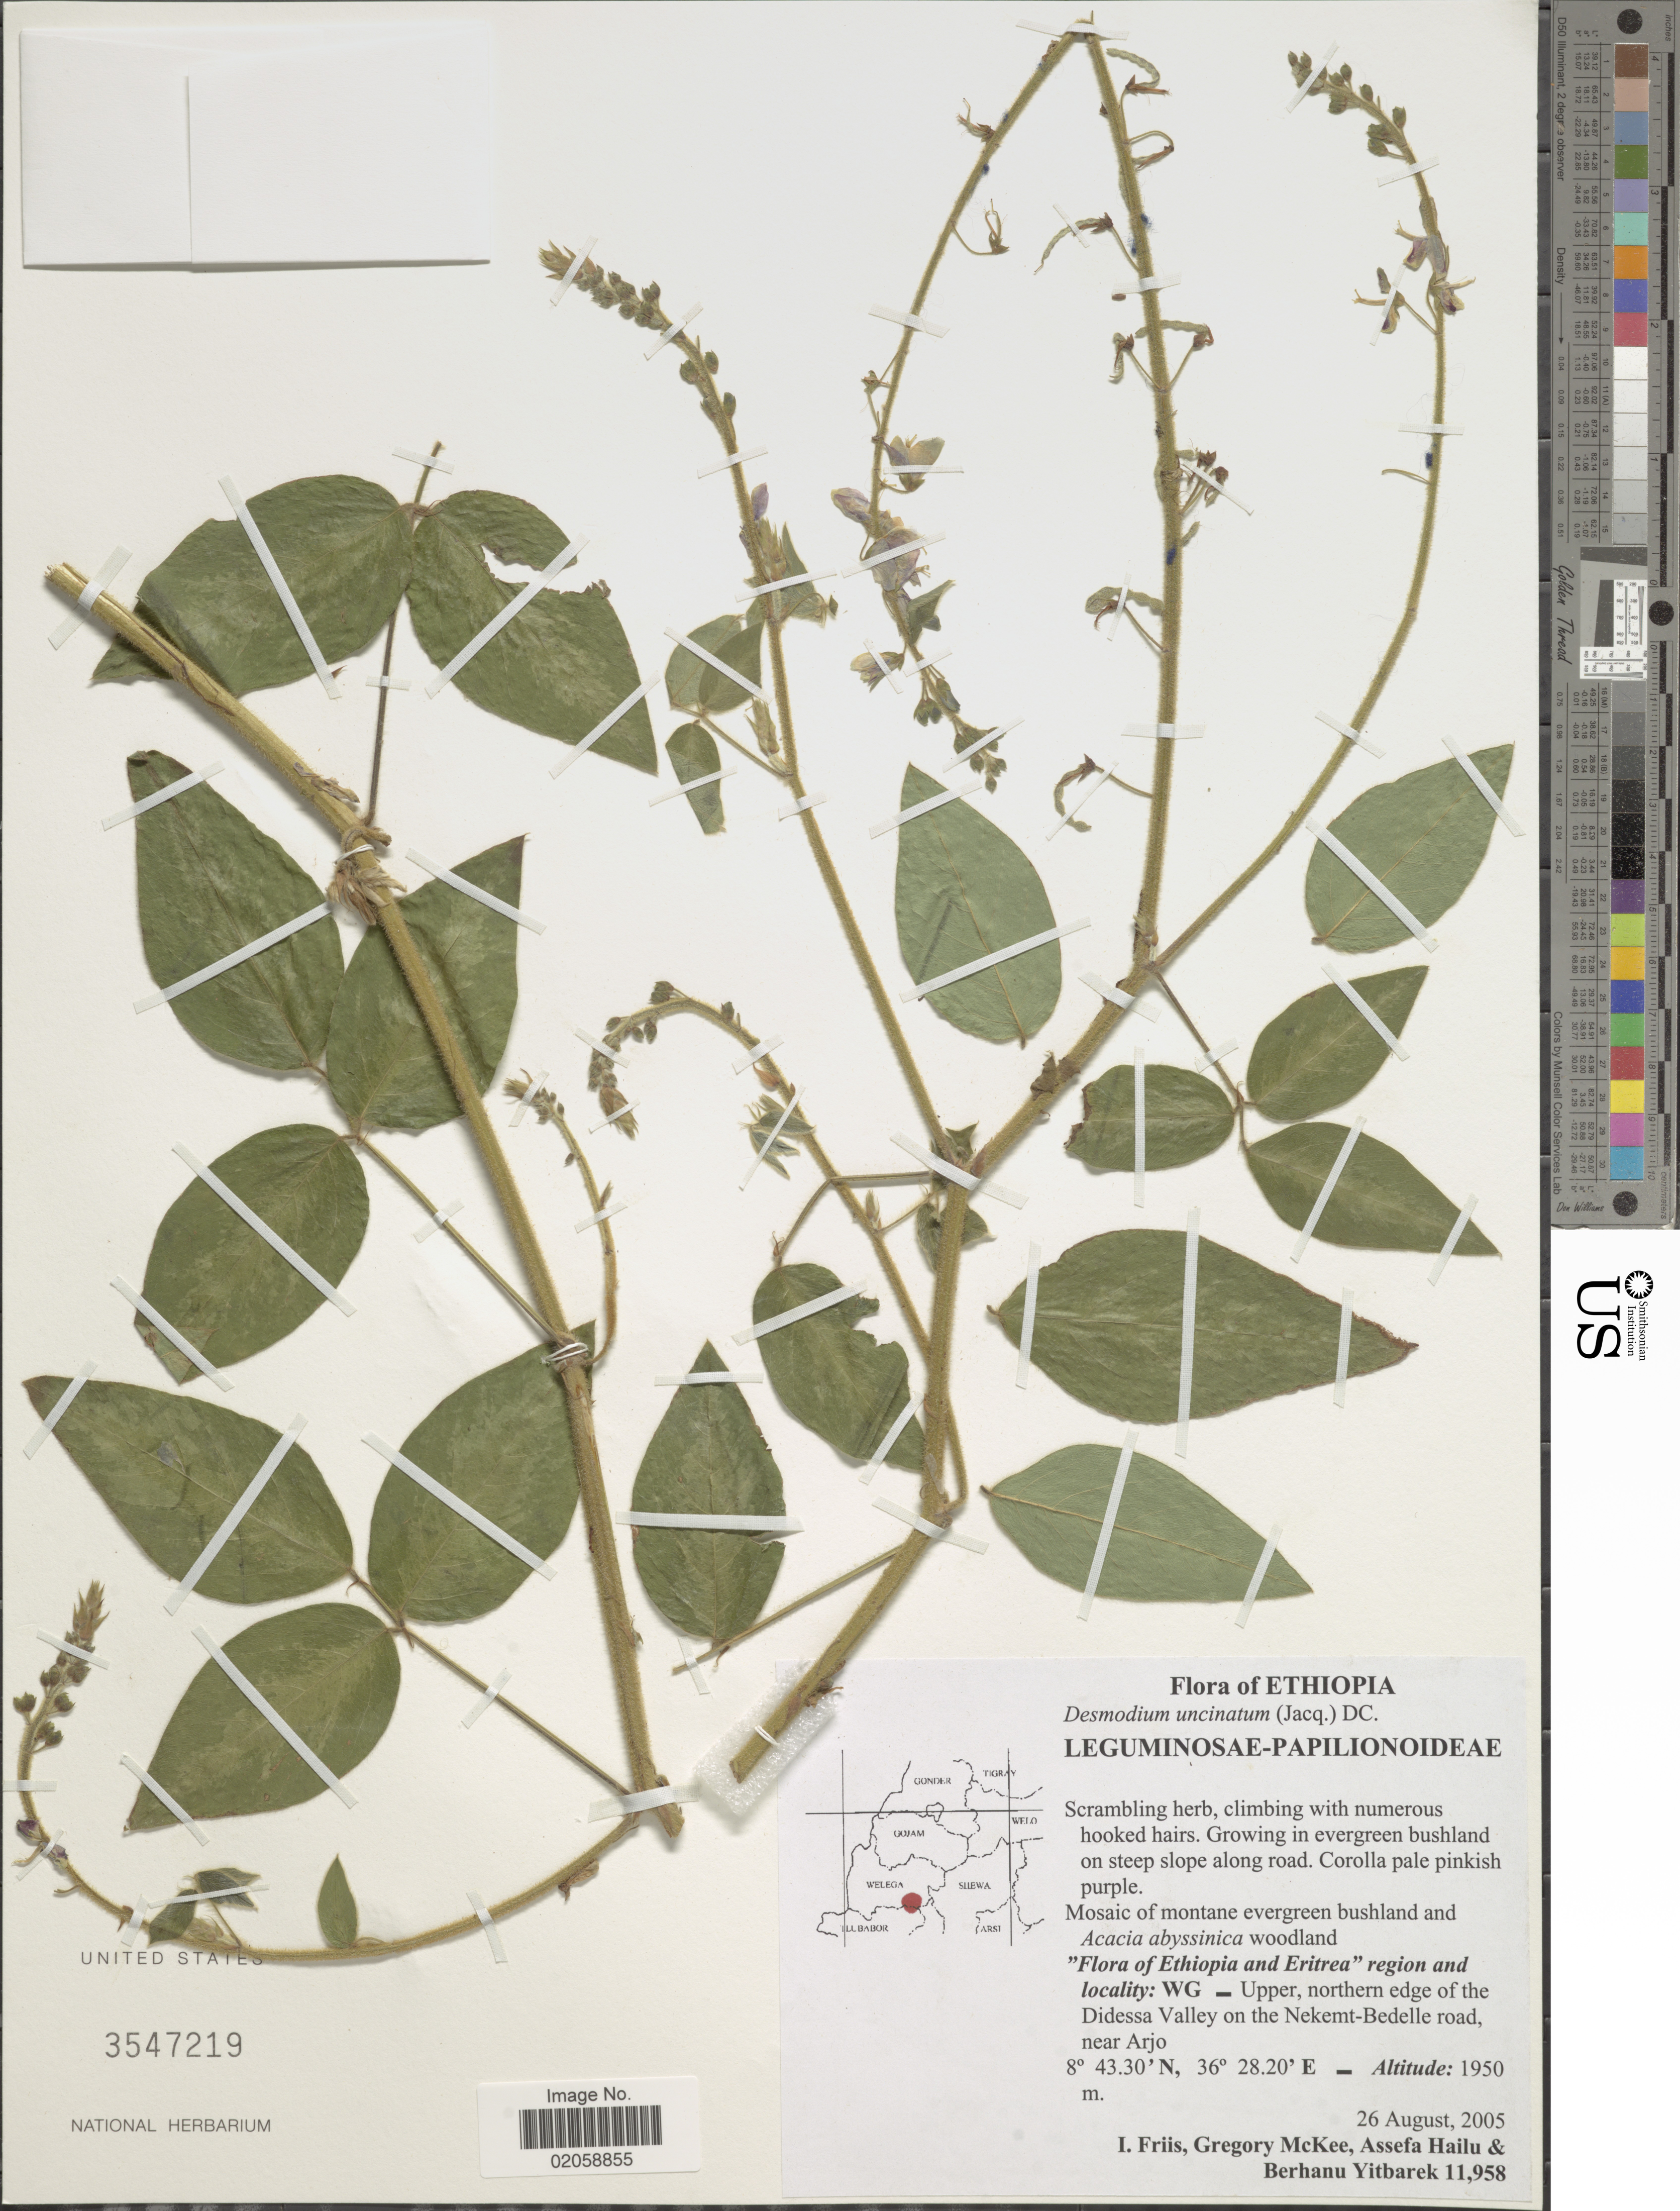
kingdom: Plantae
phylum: Tracheophyta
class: Magnoliopsida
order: Fabales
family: Fabaceae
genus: Desmodium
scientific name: Desmodium uncinatum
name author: (Jacq.) DC.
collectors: I. Friis, G. S. McKee, A. Hailu & B. Yitbarek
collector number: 11958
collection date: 2005-08-26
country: Ethiopia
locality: Ethiopia and Eritrea region and locality: WG - Upper, northern edge of the Didessa Valley on the Nekemt-Bedelle road, near Arjo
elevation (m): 1950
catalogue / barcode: US 3547219